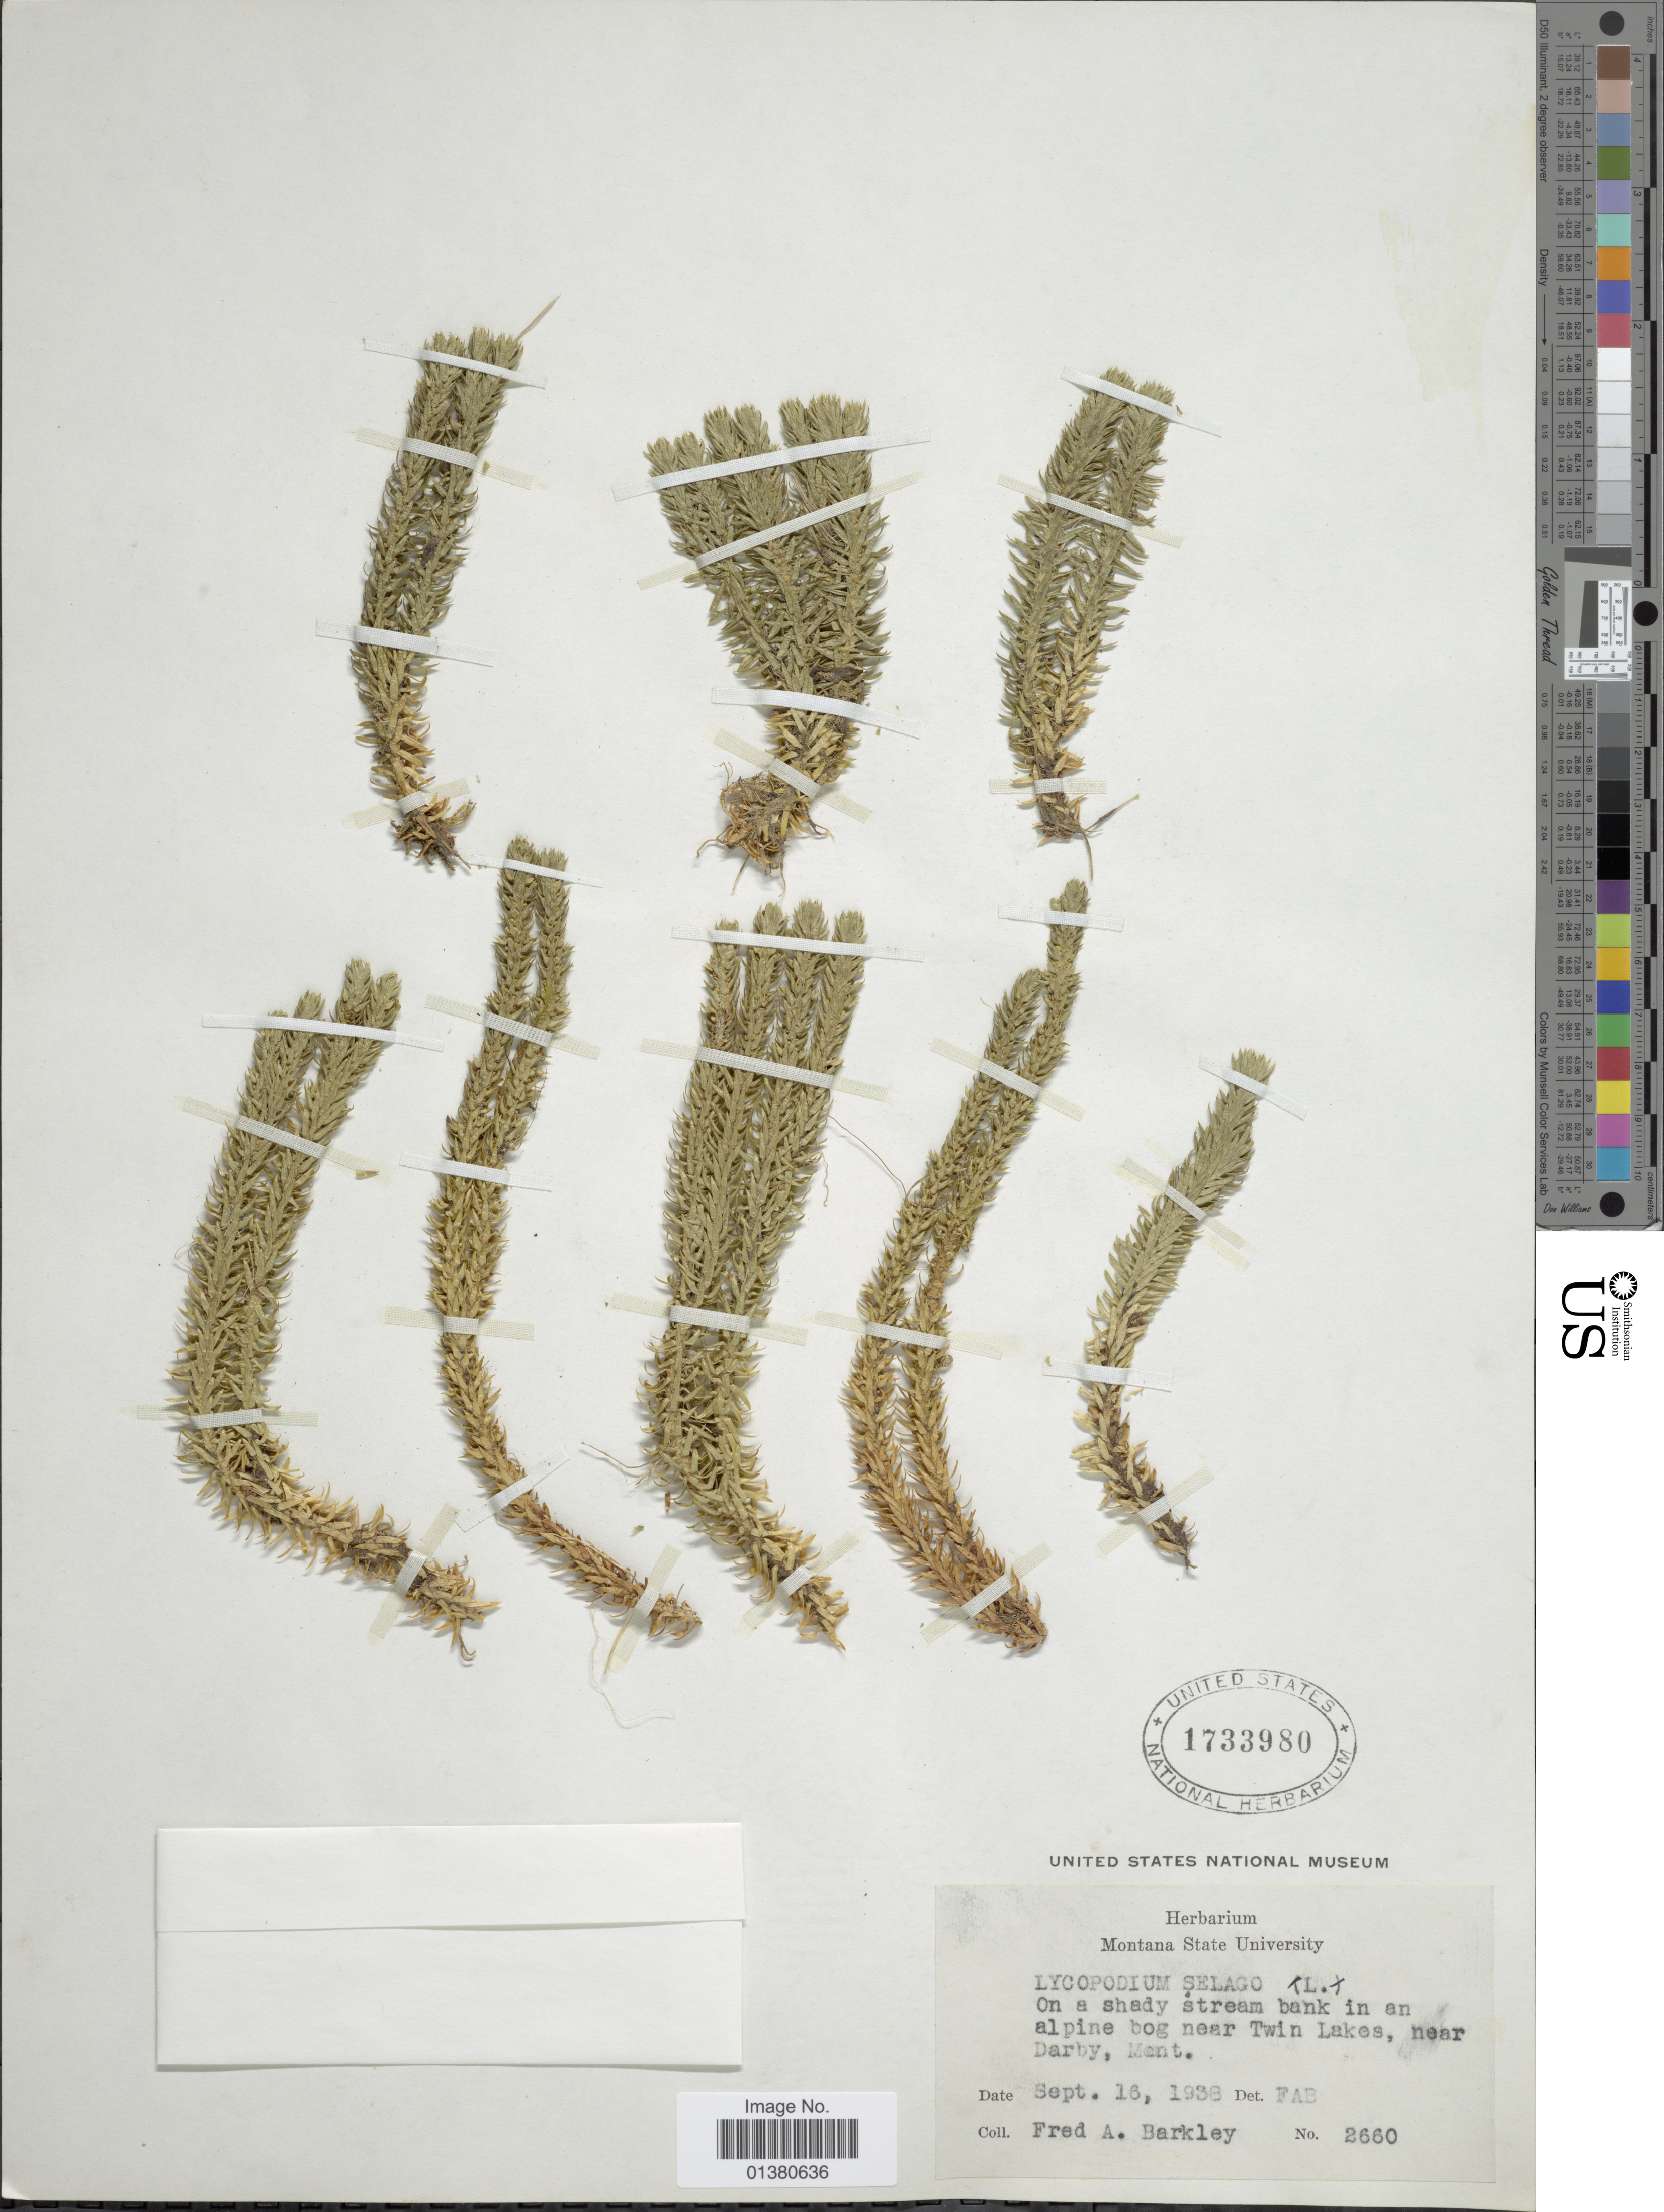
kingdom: Plantae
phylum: Tracheophyta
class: Lycopodiopsida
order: Lycopodiales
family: Lycopodiaceae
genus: Huperzia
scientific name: Huperzia selago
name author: (L.) Bernh. ex Schrank & Mart.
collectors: F. A. Barkley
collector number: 2660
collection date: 1938-09-16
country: United States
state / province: Montana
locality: On a shady stream bank in an alpine bog near Twin Lakes, near Darby, Mont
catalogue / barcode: US 1733980